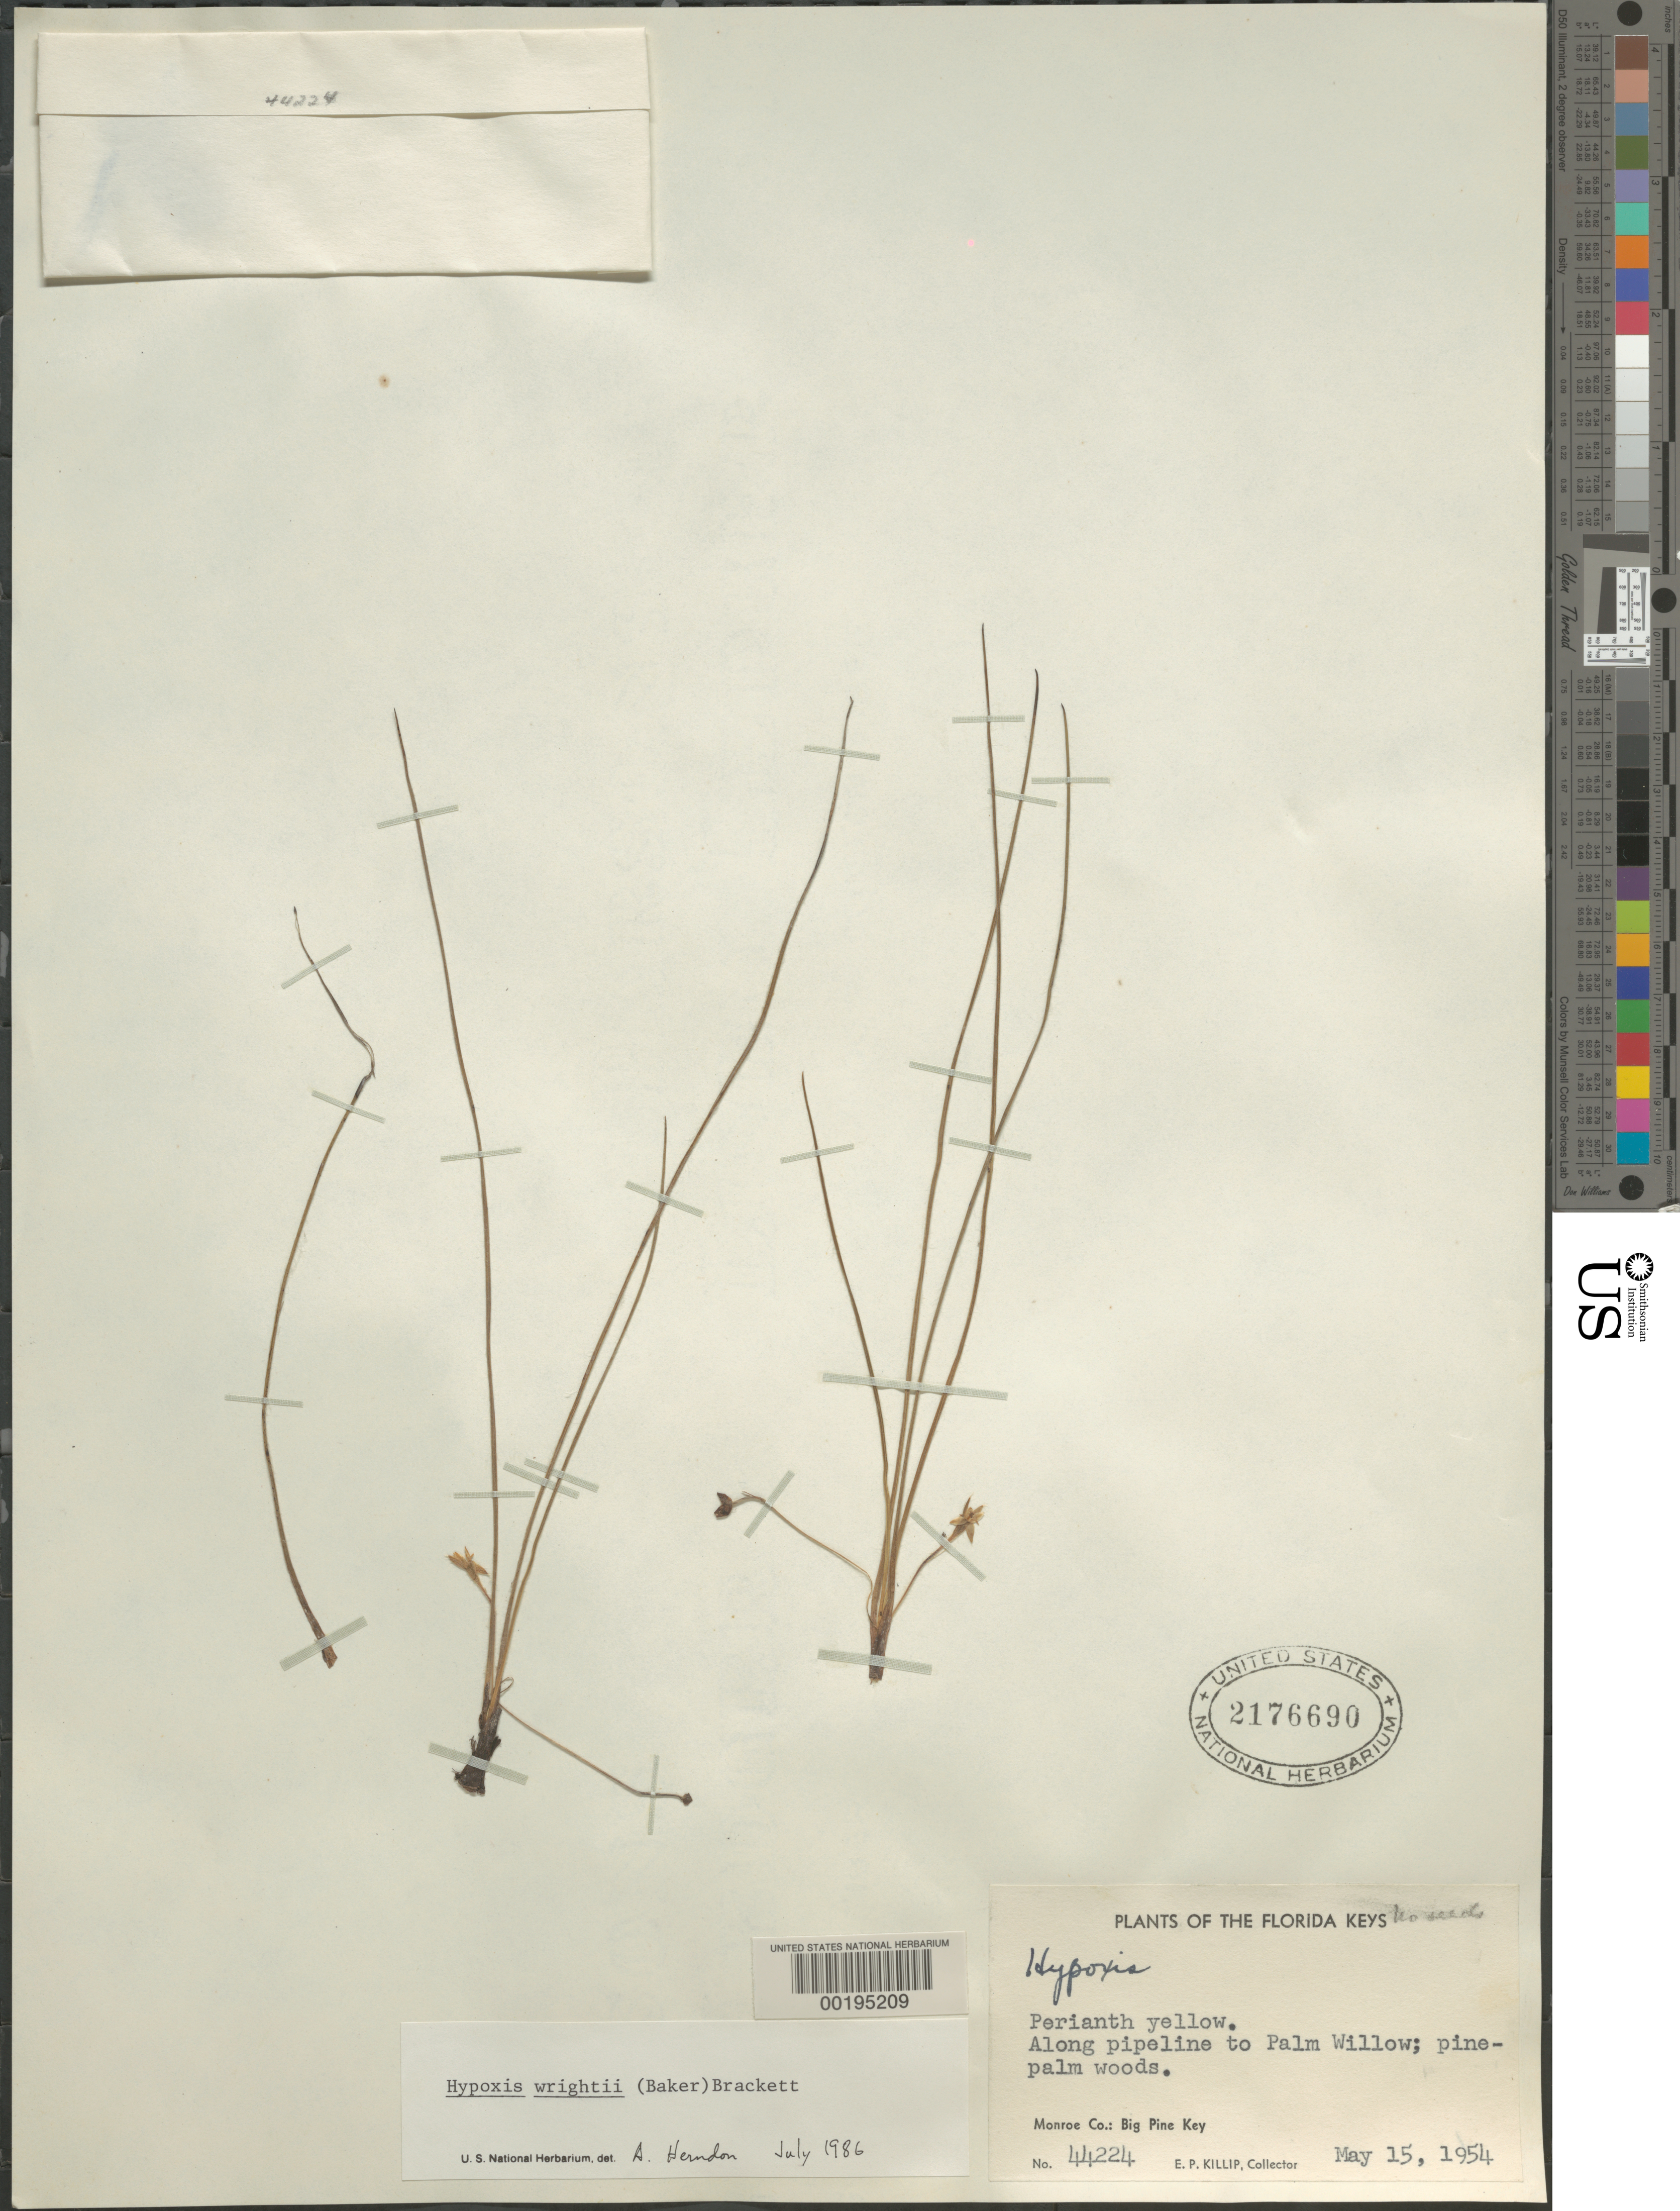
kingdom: Plantae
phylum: Tracheophyta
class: Liliopsida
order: Asparagales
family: Hypoxidaceae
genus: Hypoxis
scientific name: Hypoxis wrightii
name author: (Baker) Brackett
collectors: E. P. Killip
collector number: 44224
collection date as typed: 15 May 1954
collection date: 1954-05-15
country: United States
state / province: Florida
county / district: Monroe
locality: Big pine key, along pipeline to palm willow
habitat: Pine-palm woods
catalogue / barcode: US 2176690